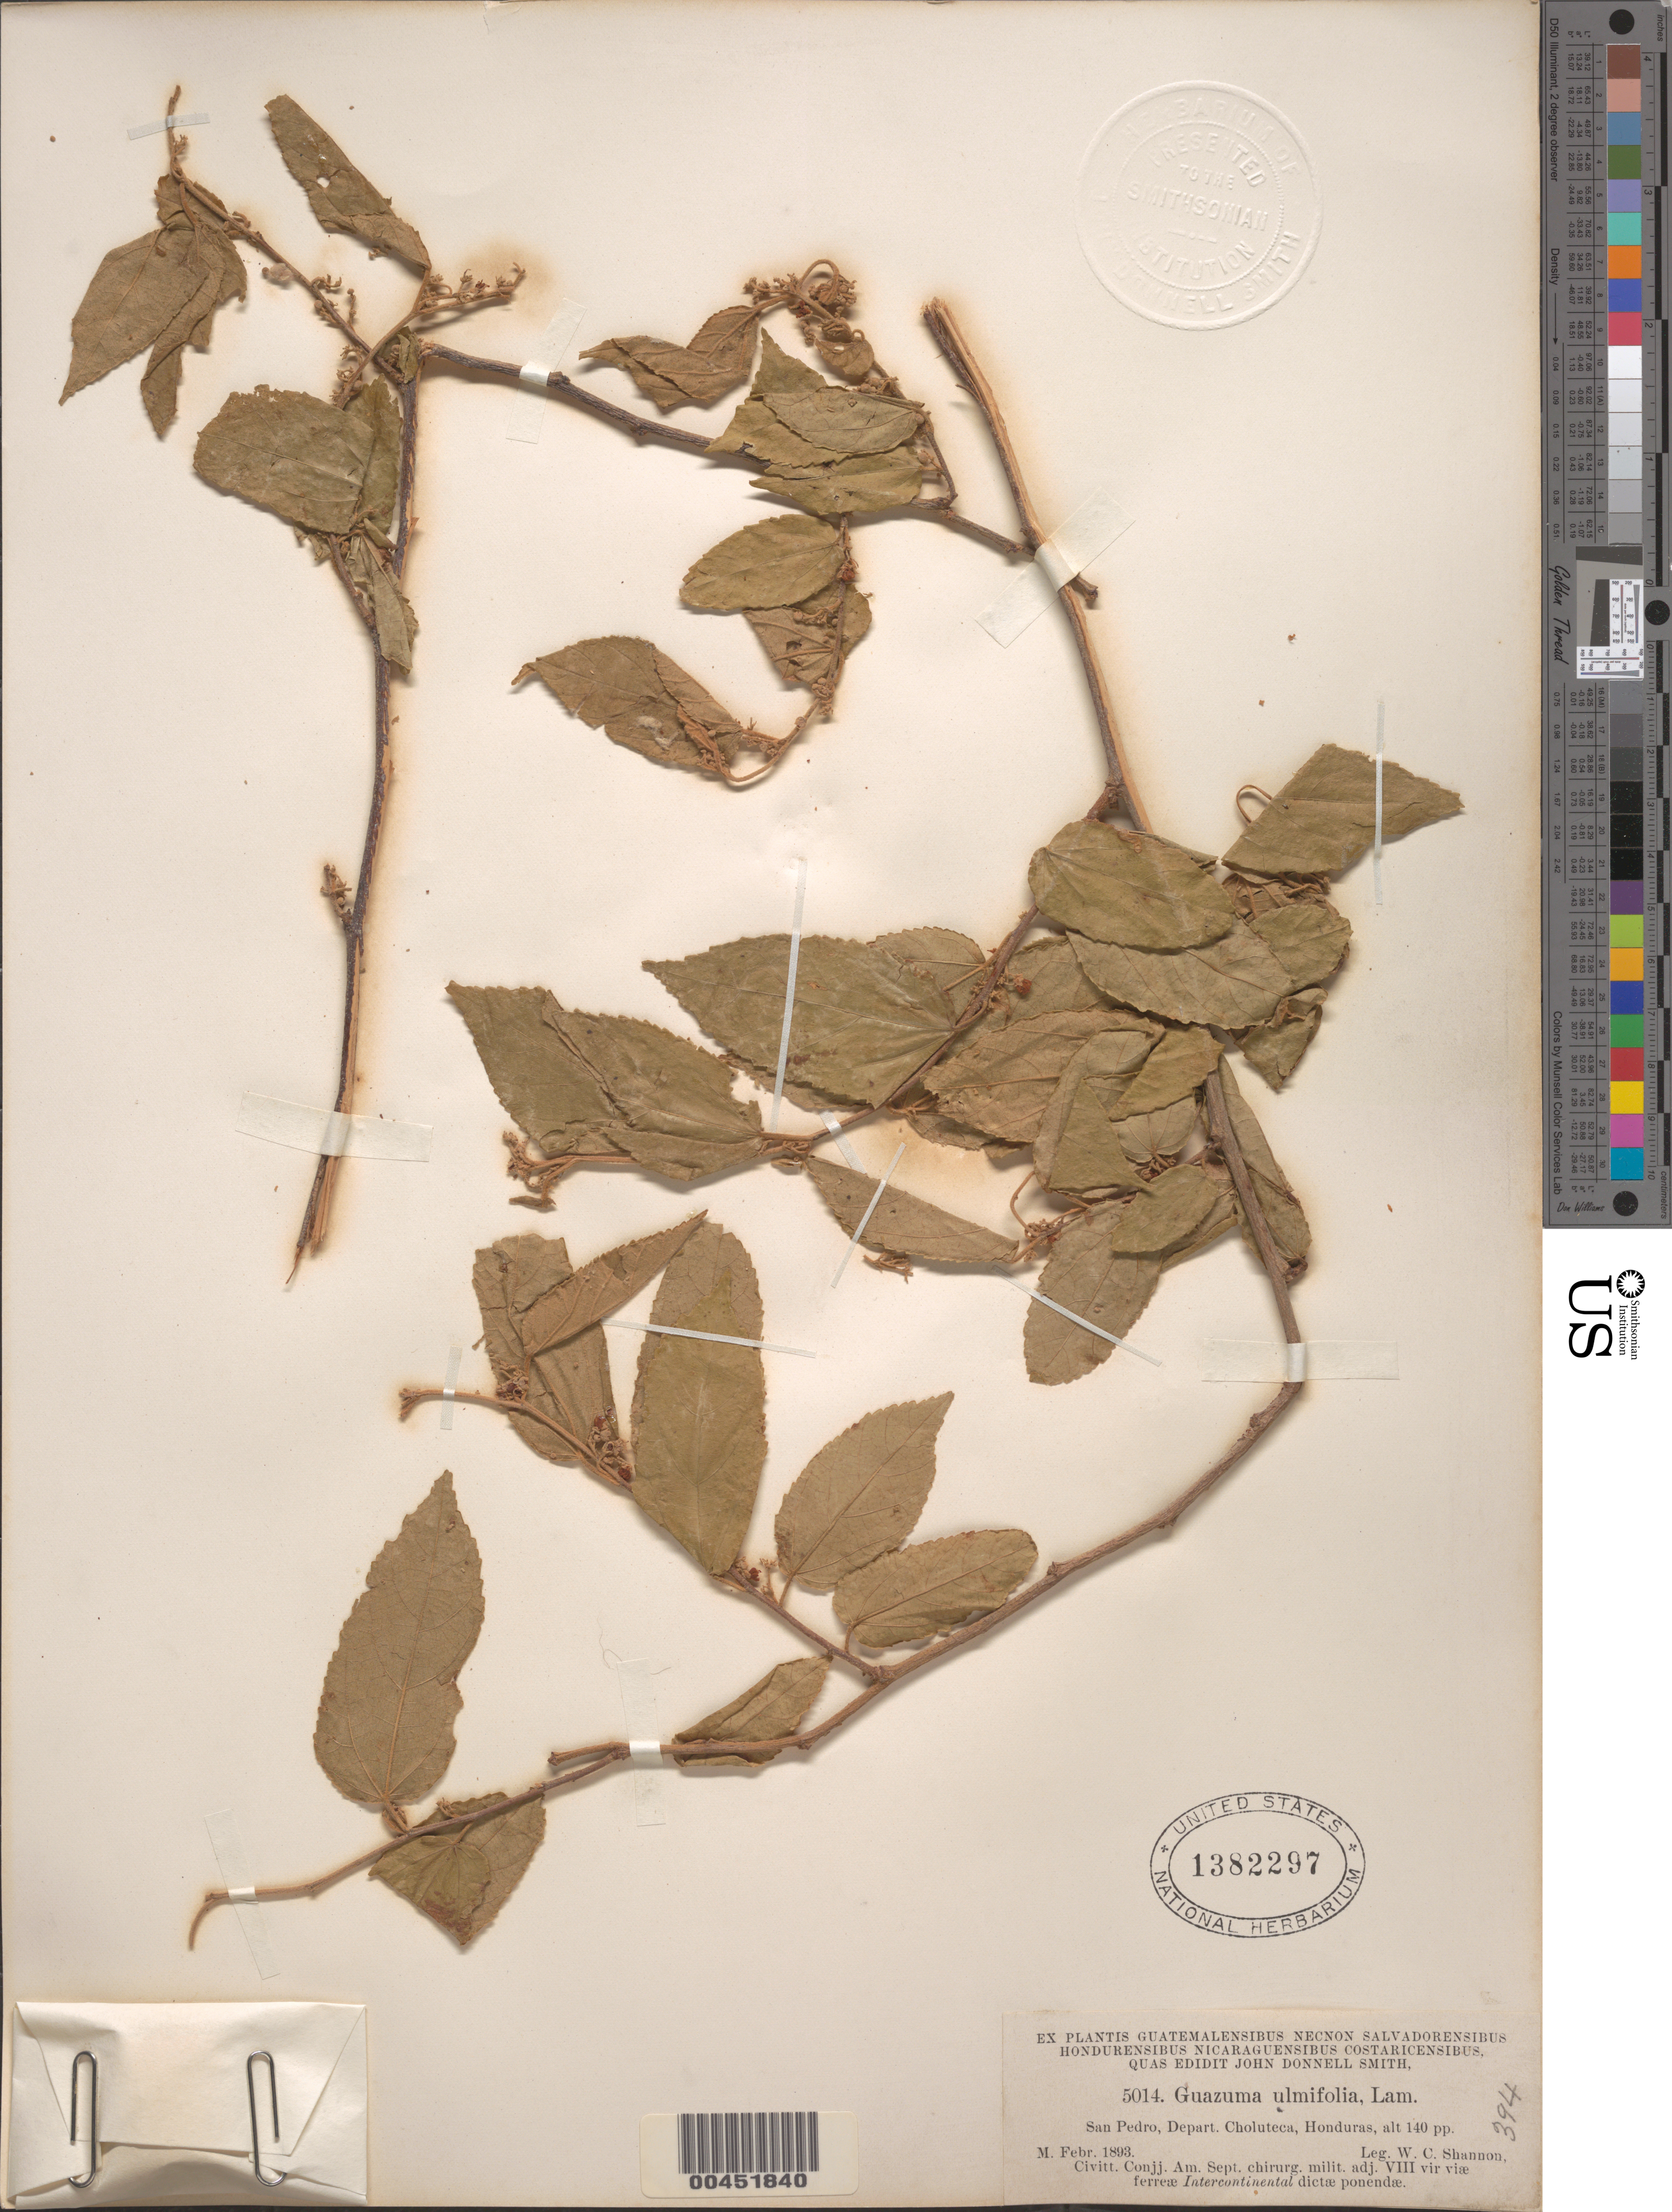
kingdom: Plantae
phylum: Tracheophyta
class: Magnoliopsida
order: Malvales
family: Malvaceae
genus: Guazuma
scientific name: Guazuma ulmifolia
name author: Lam.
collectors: W. C. Shannon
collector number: ex Pl. Guat. 5014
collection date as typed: Feb 1893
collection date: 1893-02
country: Honduras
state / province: Choluteca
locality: San Pedro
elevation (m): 43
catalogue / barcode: US 1382297